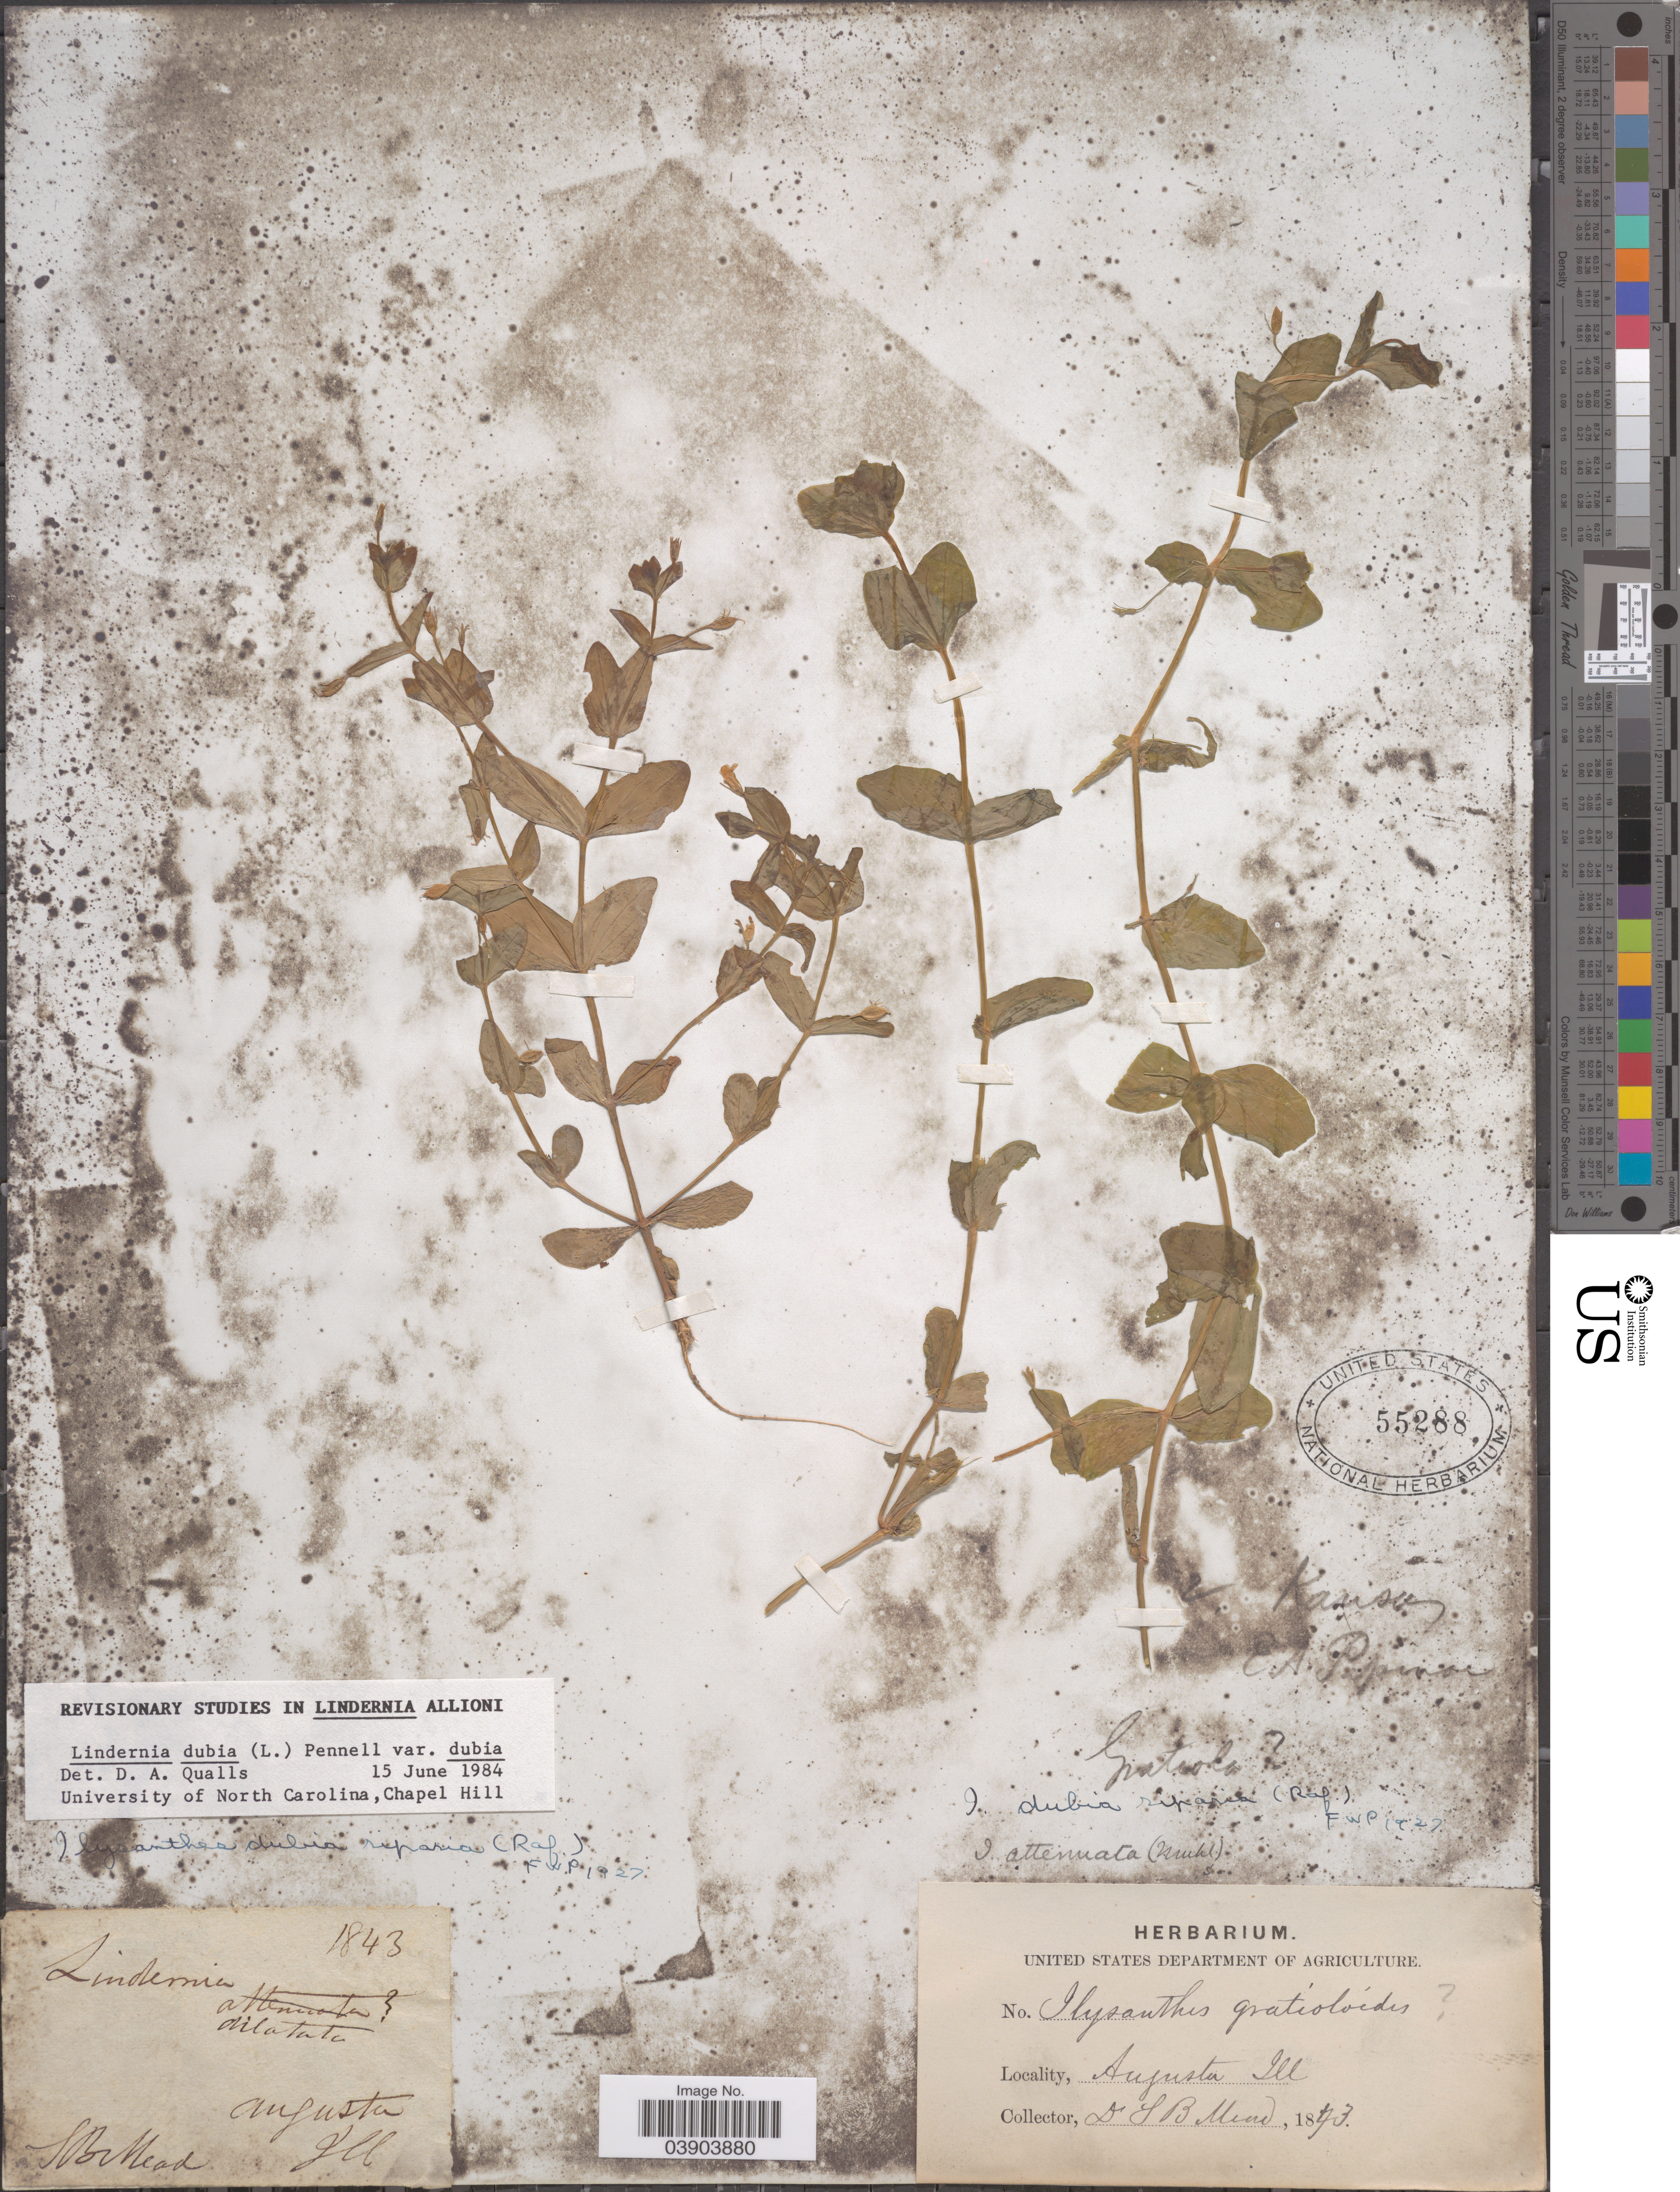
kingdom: Plantae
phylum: Tracheophyta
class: Magnoliopsida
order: Lamiales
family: Linderniaceae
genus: Lindernia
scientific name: Lindernia dubia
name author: (L.) Pennell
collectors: S. Mead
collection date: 1843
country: United States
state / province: Illinois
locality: Augusta.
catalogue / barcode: US 55288